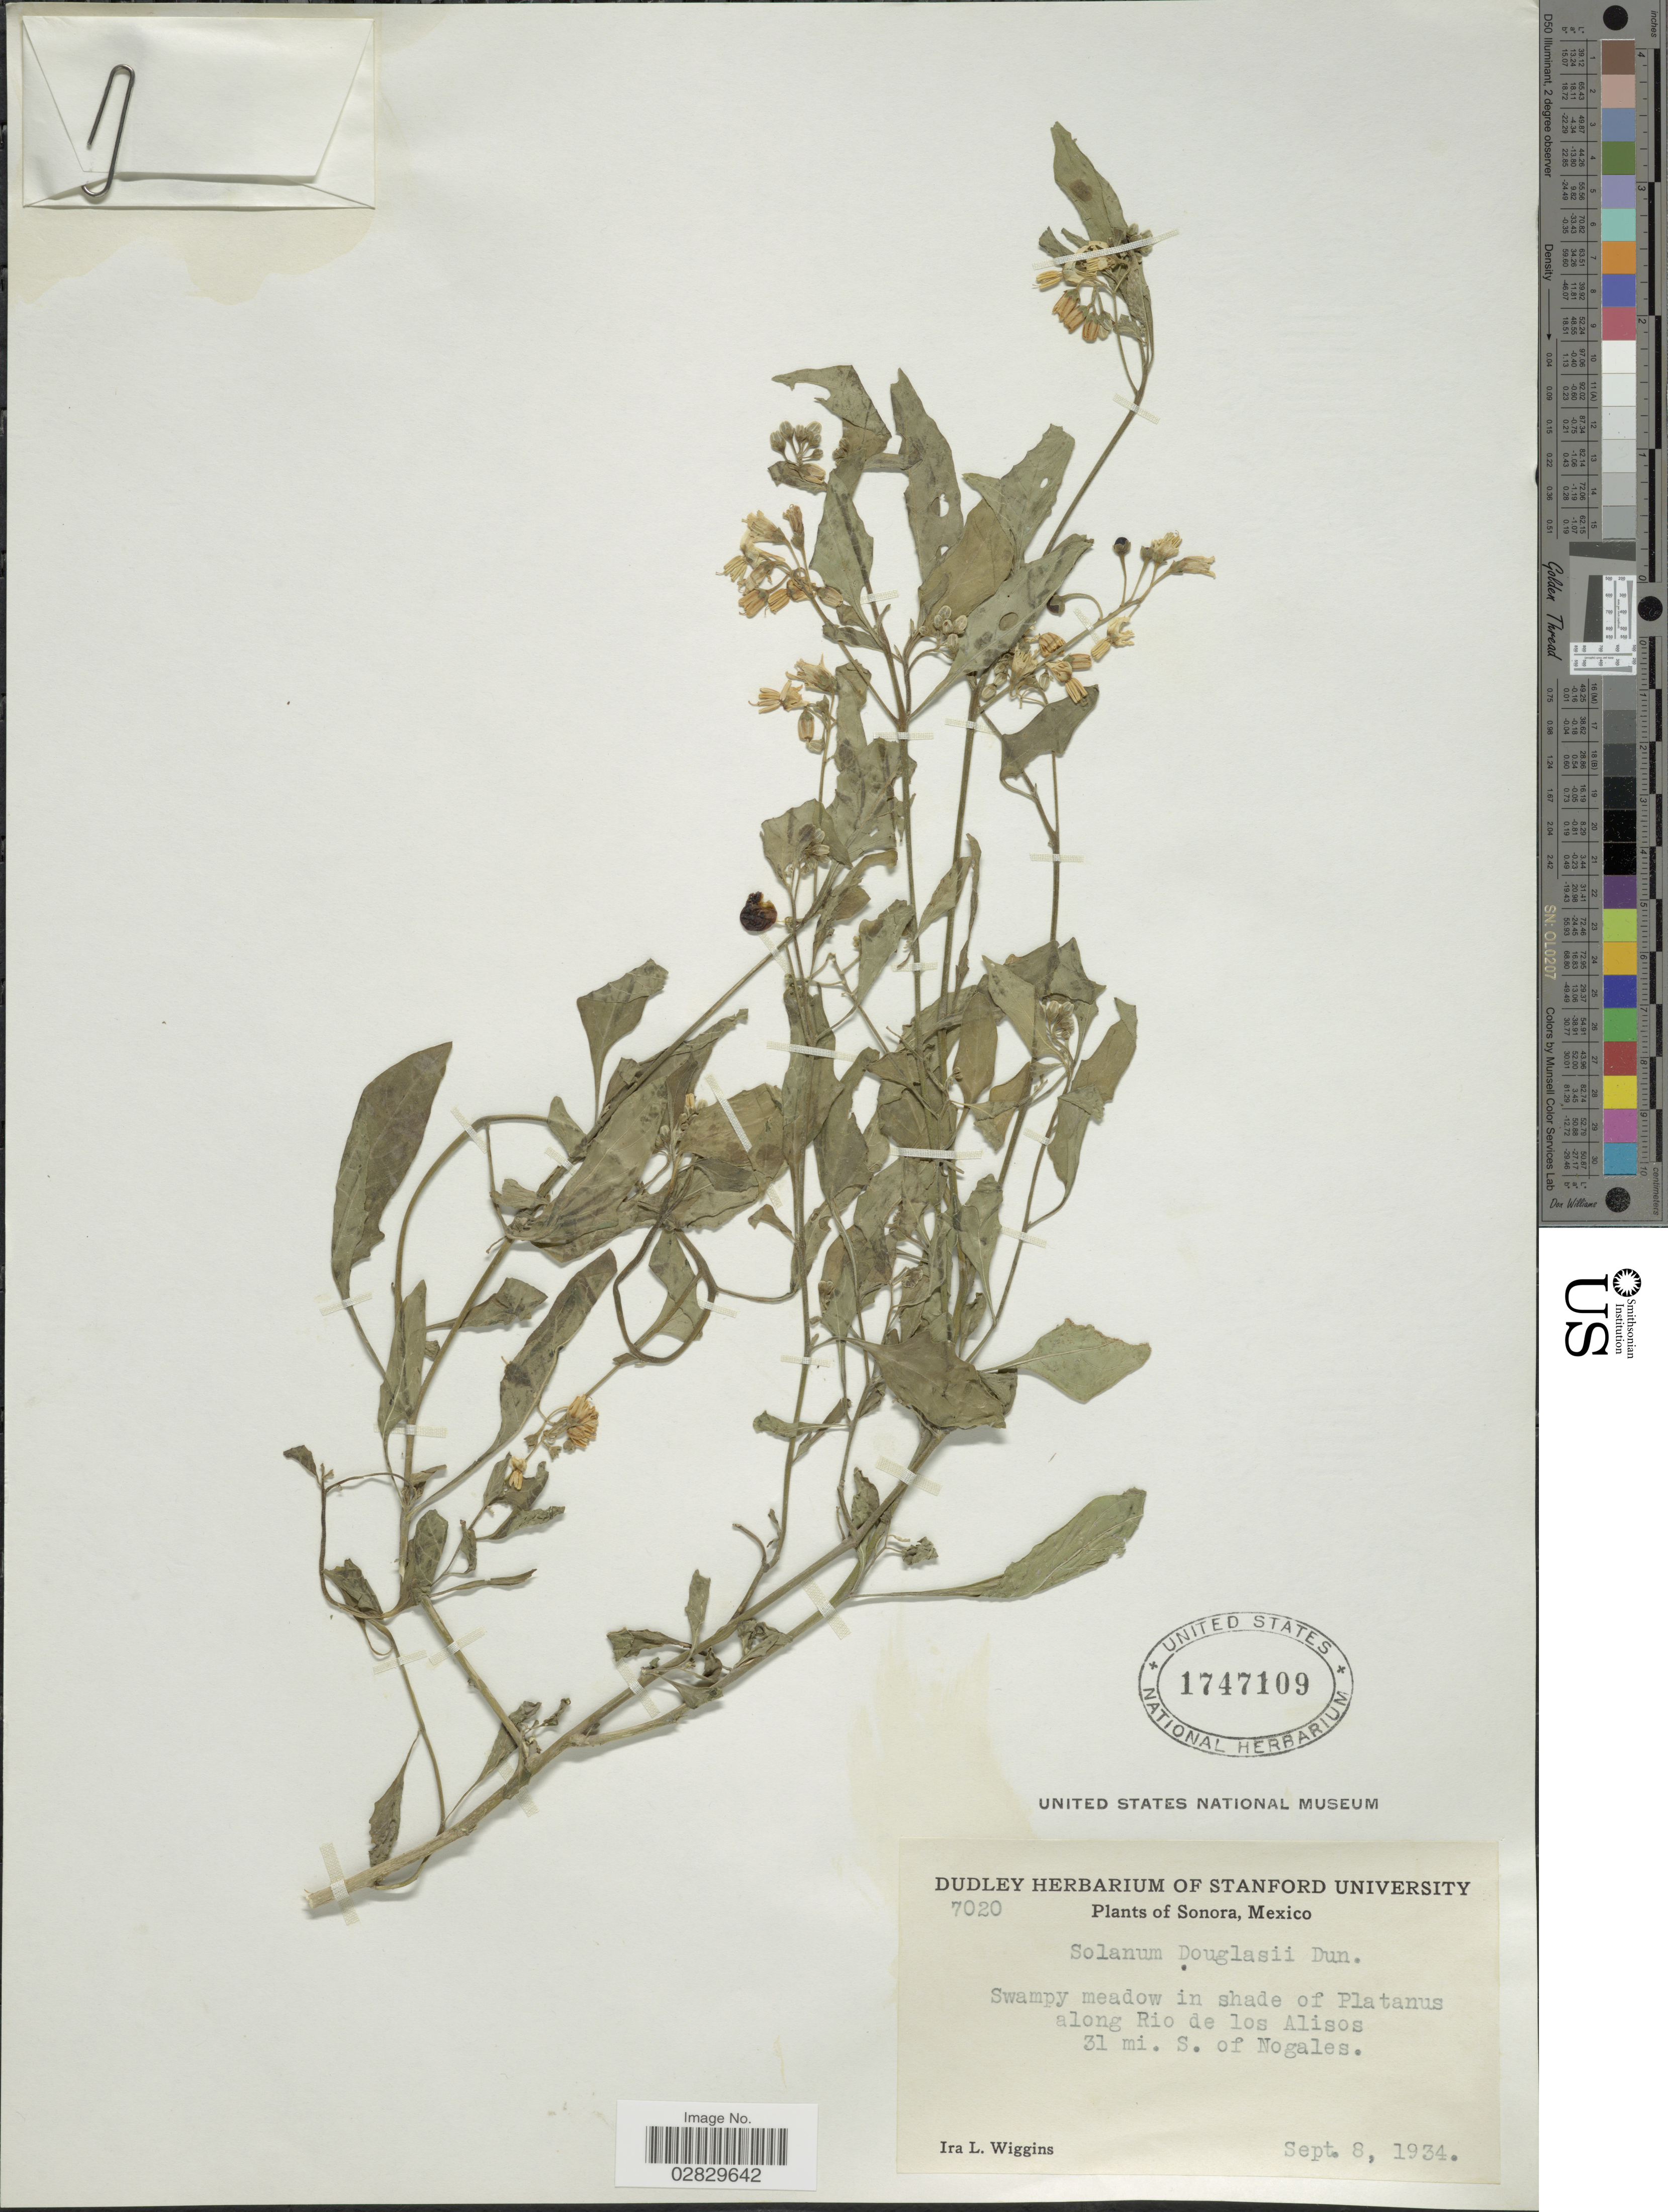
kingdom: Plantae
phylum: Tracheophyta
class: Magnoliopsida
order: Solanales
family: Solanaceae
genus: Solanum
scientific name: Solanum douglasii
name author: Dunal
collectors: I. L. Wiggins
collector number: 7020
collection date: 1934-09-08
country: Mexico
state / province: Sonora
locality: Swampy meadow in shade of Platanus along Rio de los Alisos 31 mi. S. of Nogales.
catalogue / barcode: US 1747109